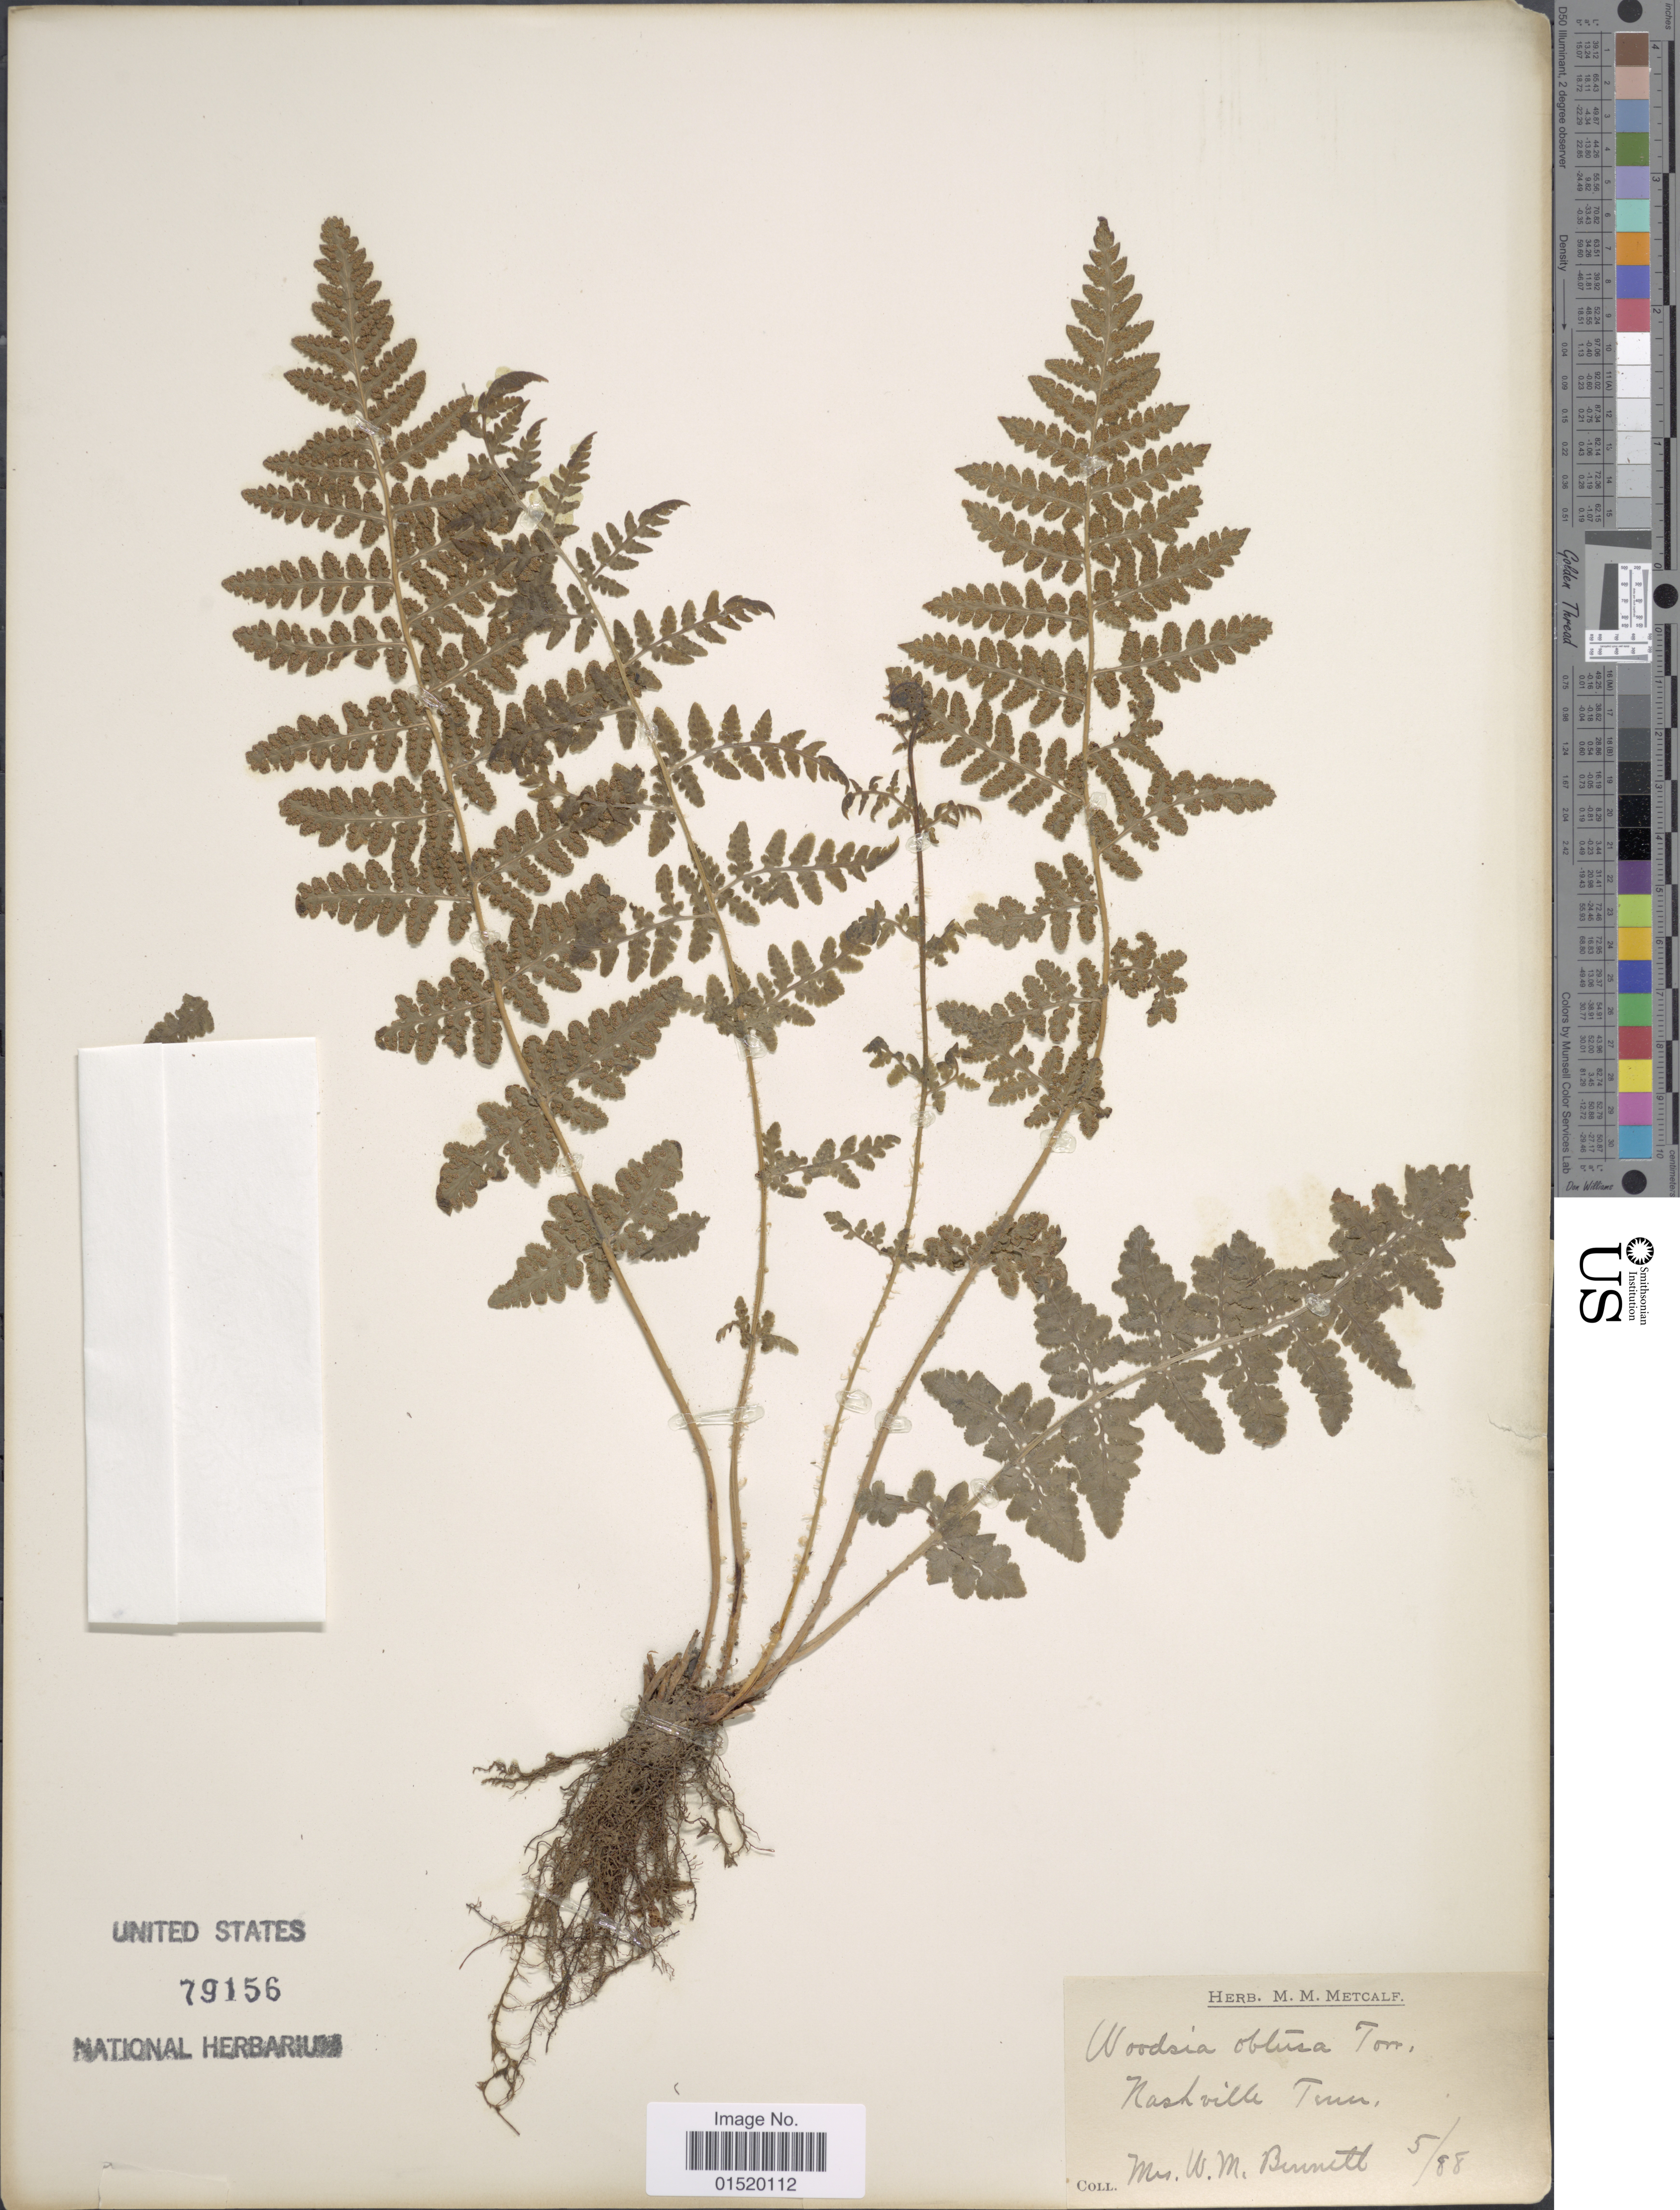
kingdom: Plantae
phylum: Tracheophyta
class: Polypodiopsida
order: Polypodiales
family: Woodsiaceae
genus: Woodsia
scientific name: Woodsia obtusa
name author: (Spreng.) Torr.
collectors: W. Bennett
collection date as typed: Transcribed d/m/y: /5/88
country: United States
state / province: Tennessee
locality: Nashville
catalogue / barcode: US 79156